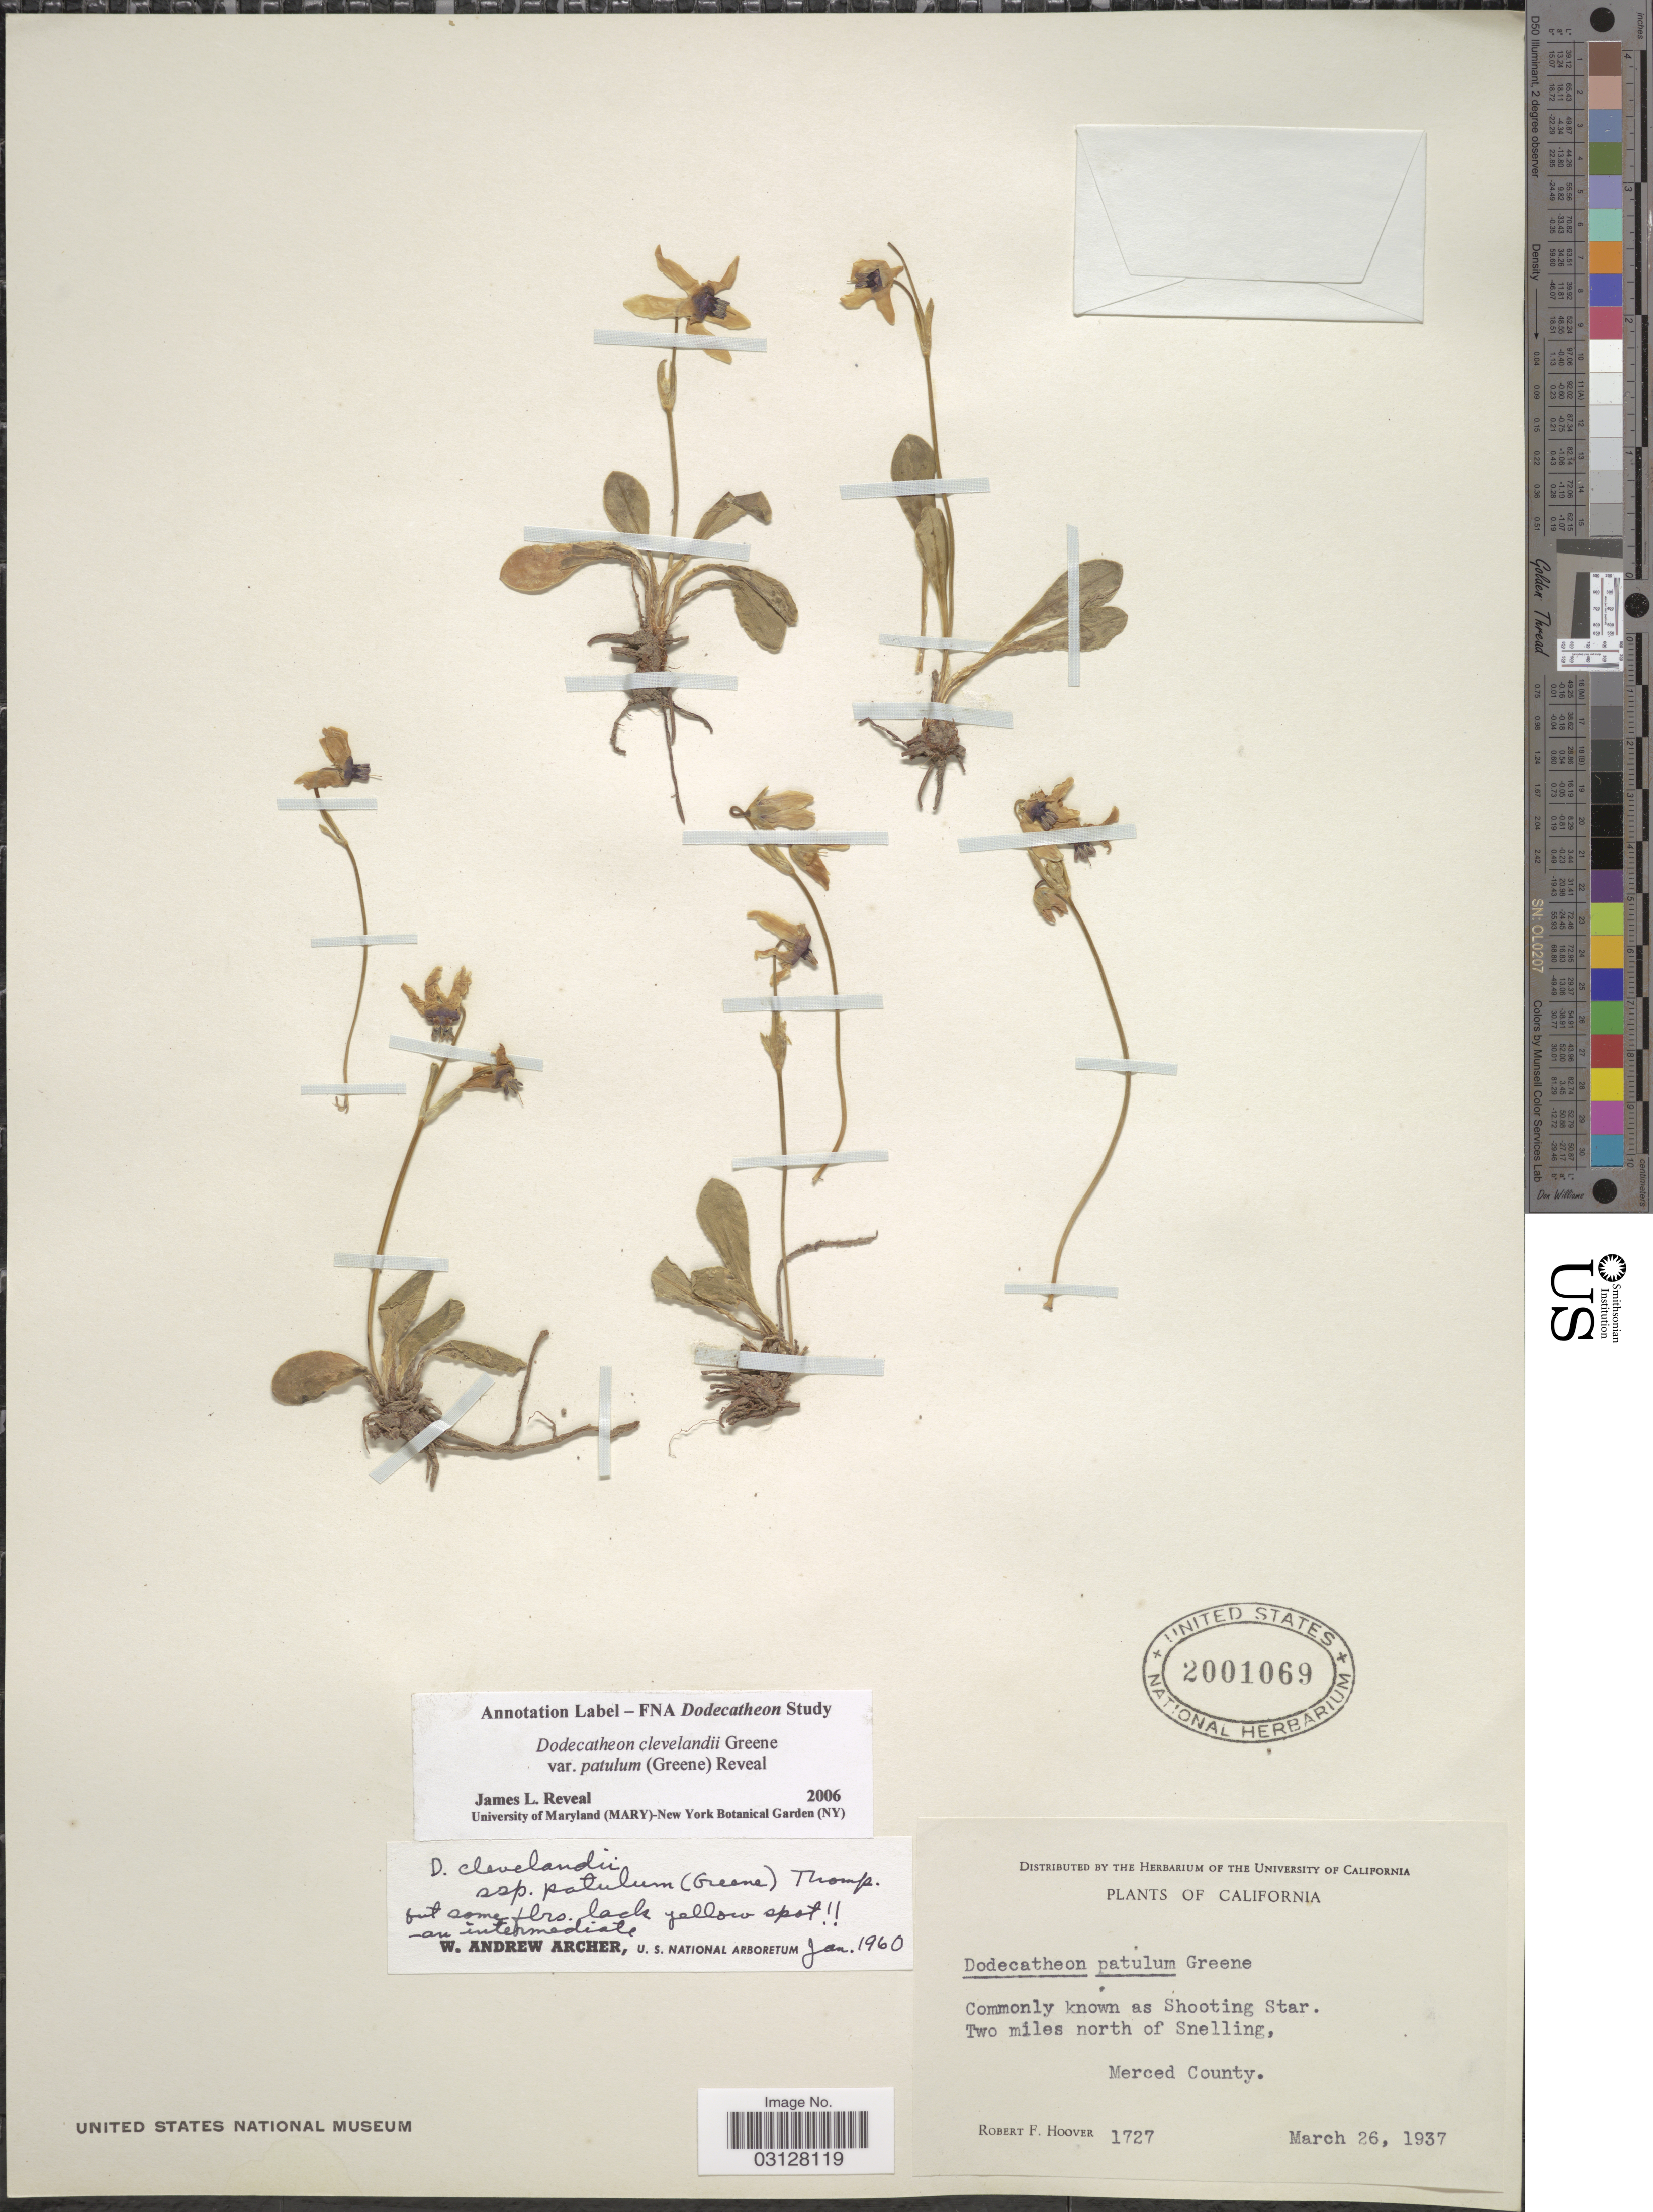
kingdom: Plantae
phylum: Tracheophyta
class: Magnoliopsida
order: Ericales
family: Primulaceae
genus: Dodecatheon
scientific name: Dodecatheon clevelandii var. patulum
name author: (Kuntze) Reveal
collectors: R. F. Hoover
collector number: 1727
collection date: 1937-03-26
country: United States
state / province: California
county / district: Merced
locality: Two miles north of Snelling, Merced County.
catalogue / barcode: US 2001069